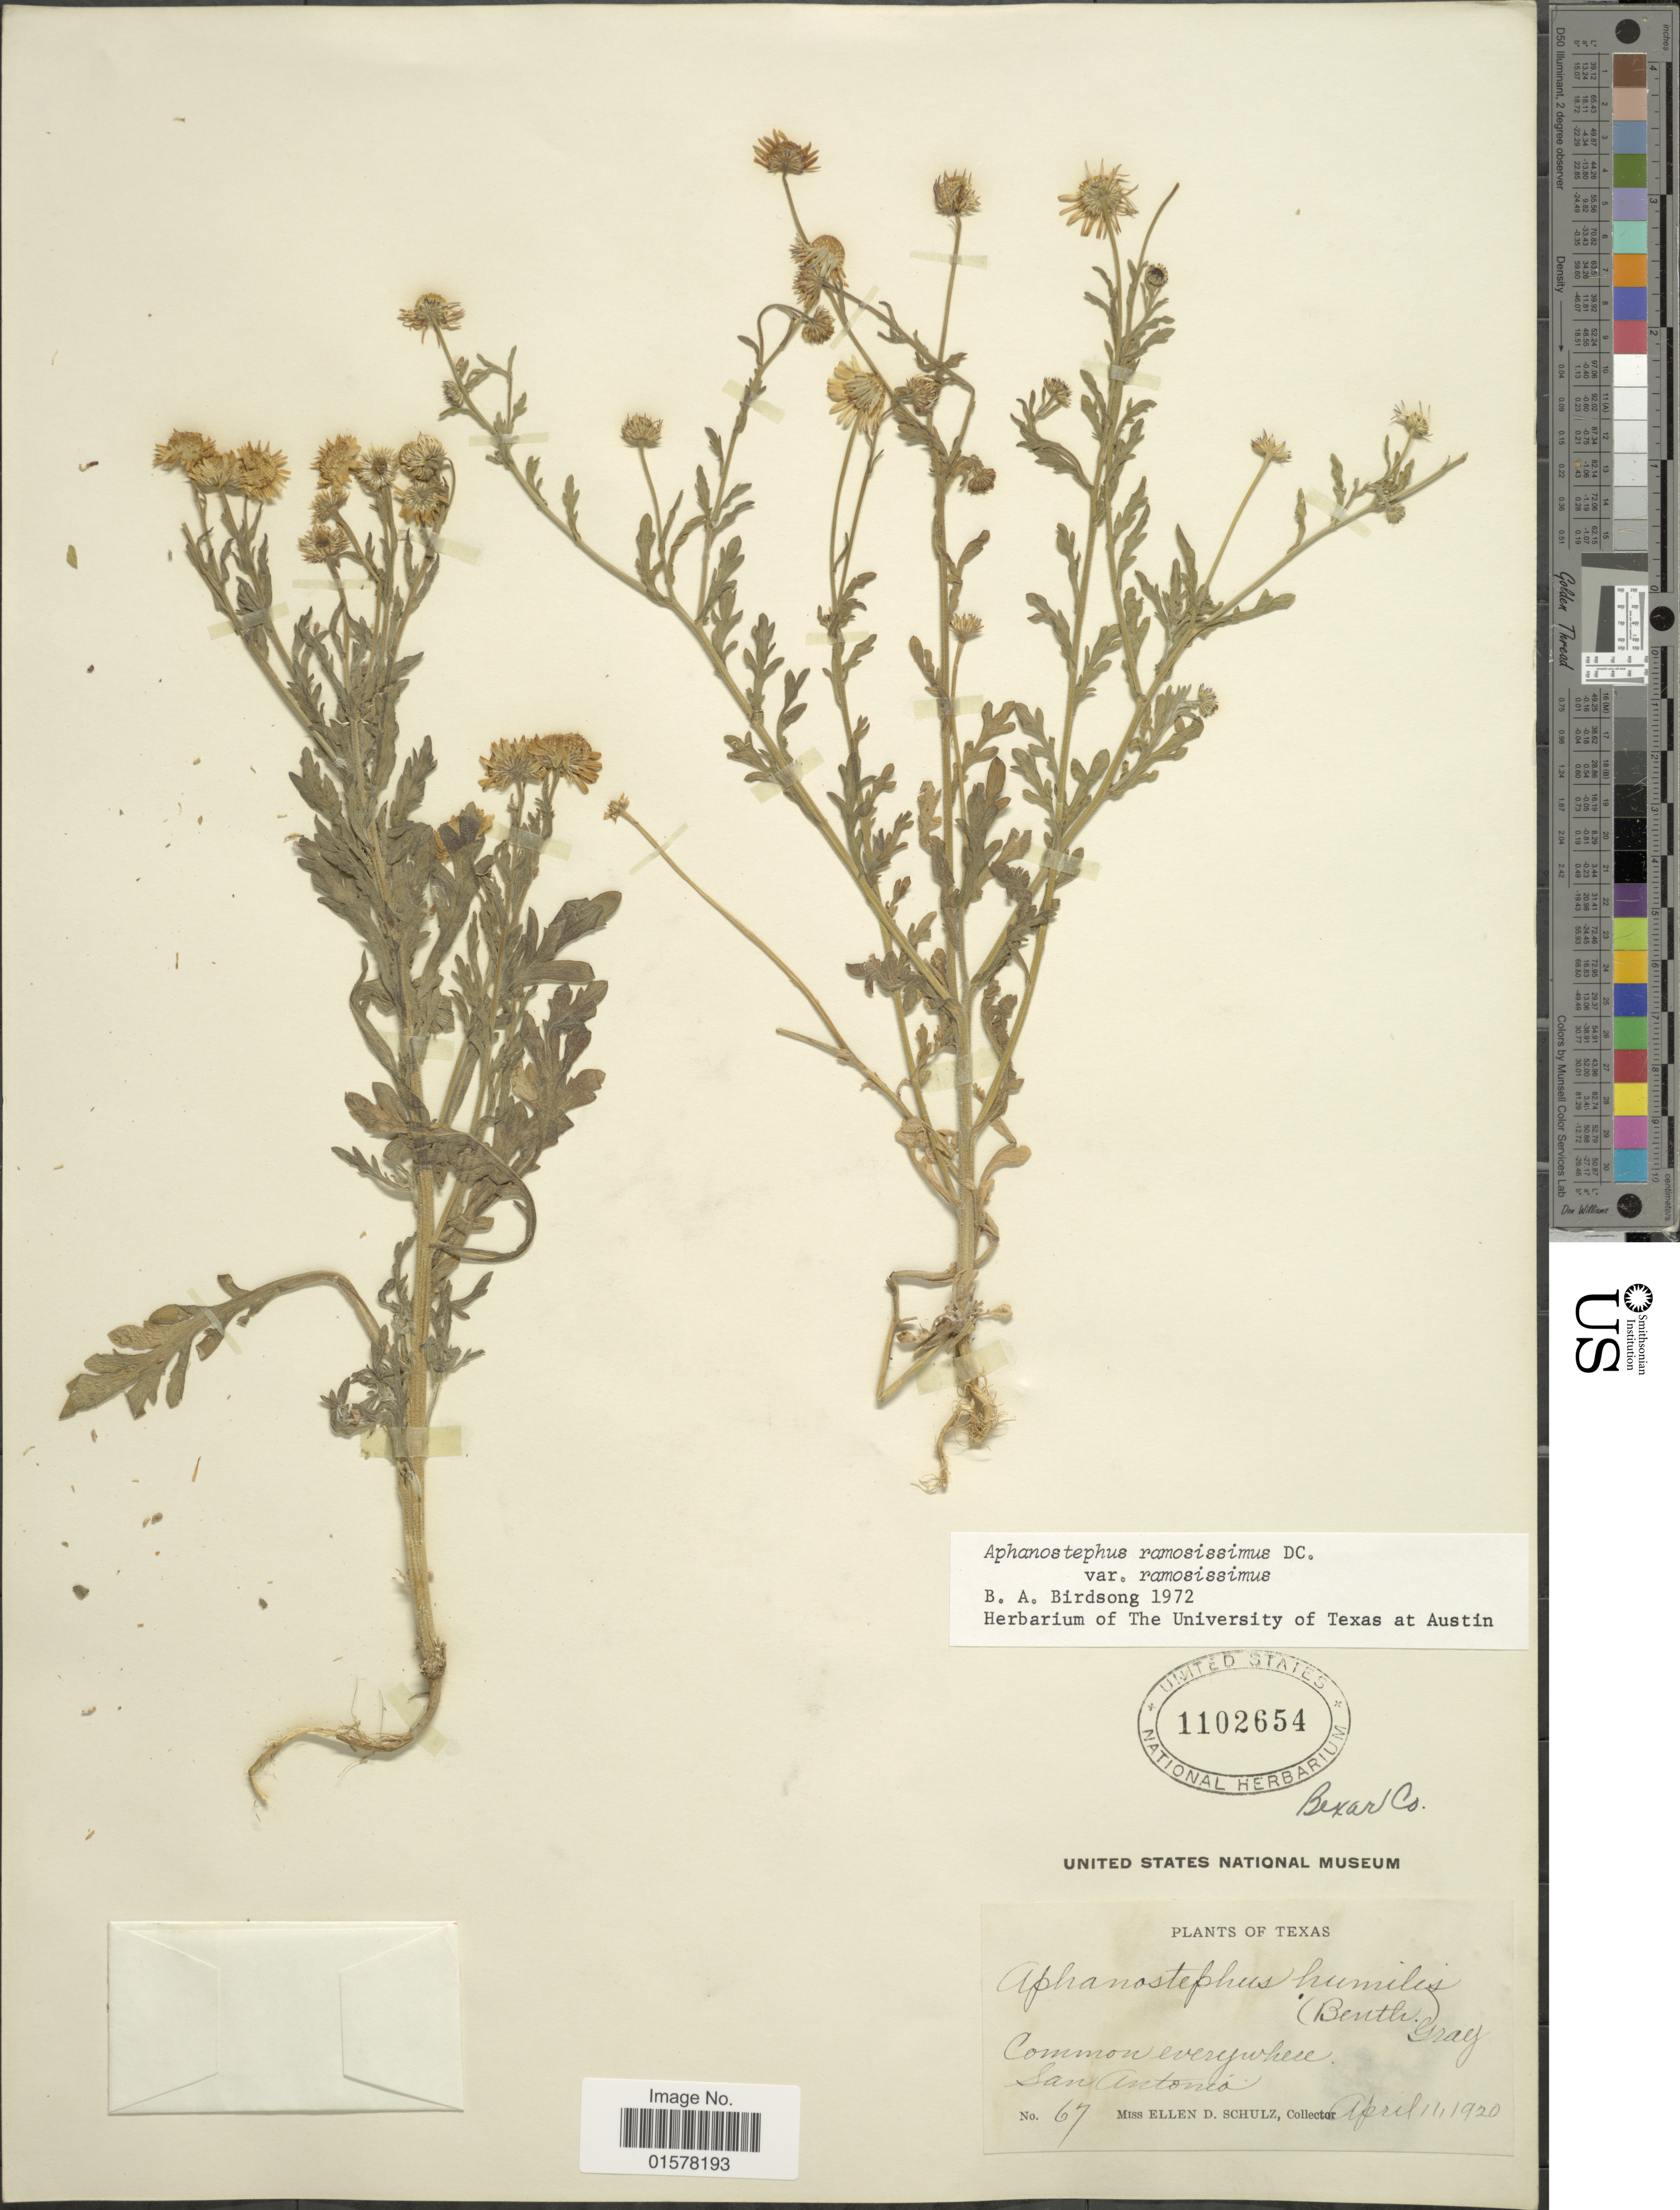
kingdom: Plantae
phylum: Tracheophyta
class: Magnoliopsida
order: Asterales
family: Asteraceae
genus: Aphanostephus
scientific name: Aphanostephus ramosissimus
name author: DC.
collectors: E. D. Schulz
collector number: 67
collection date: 1920-04-11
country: United States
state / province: Texas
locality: Texas. Common everywhere. San Antonio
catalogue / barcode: US 1102654